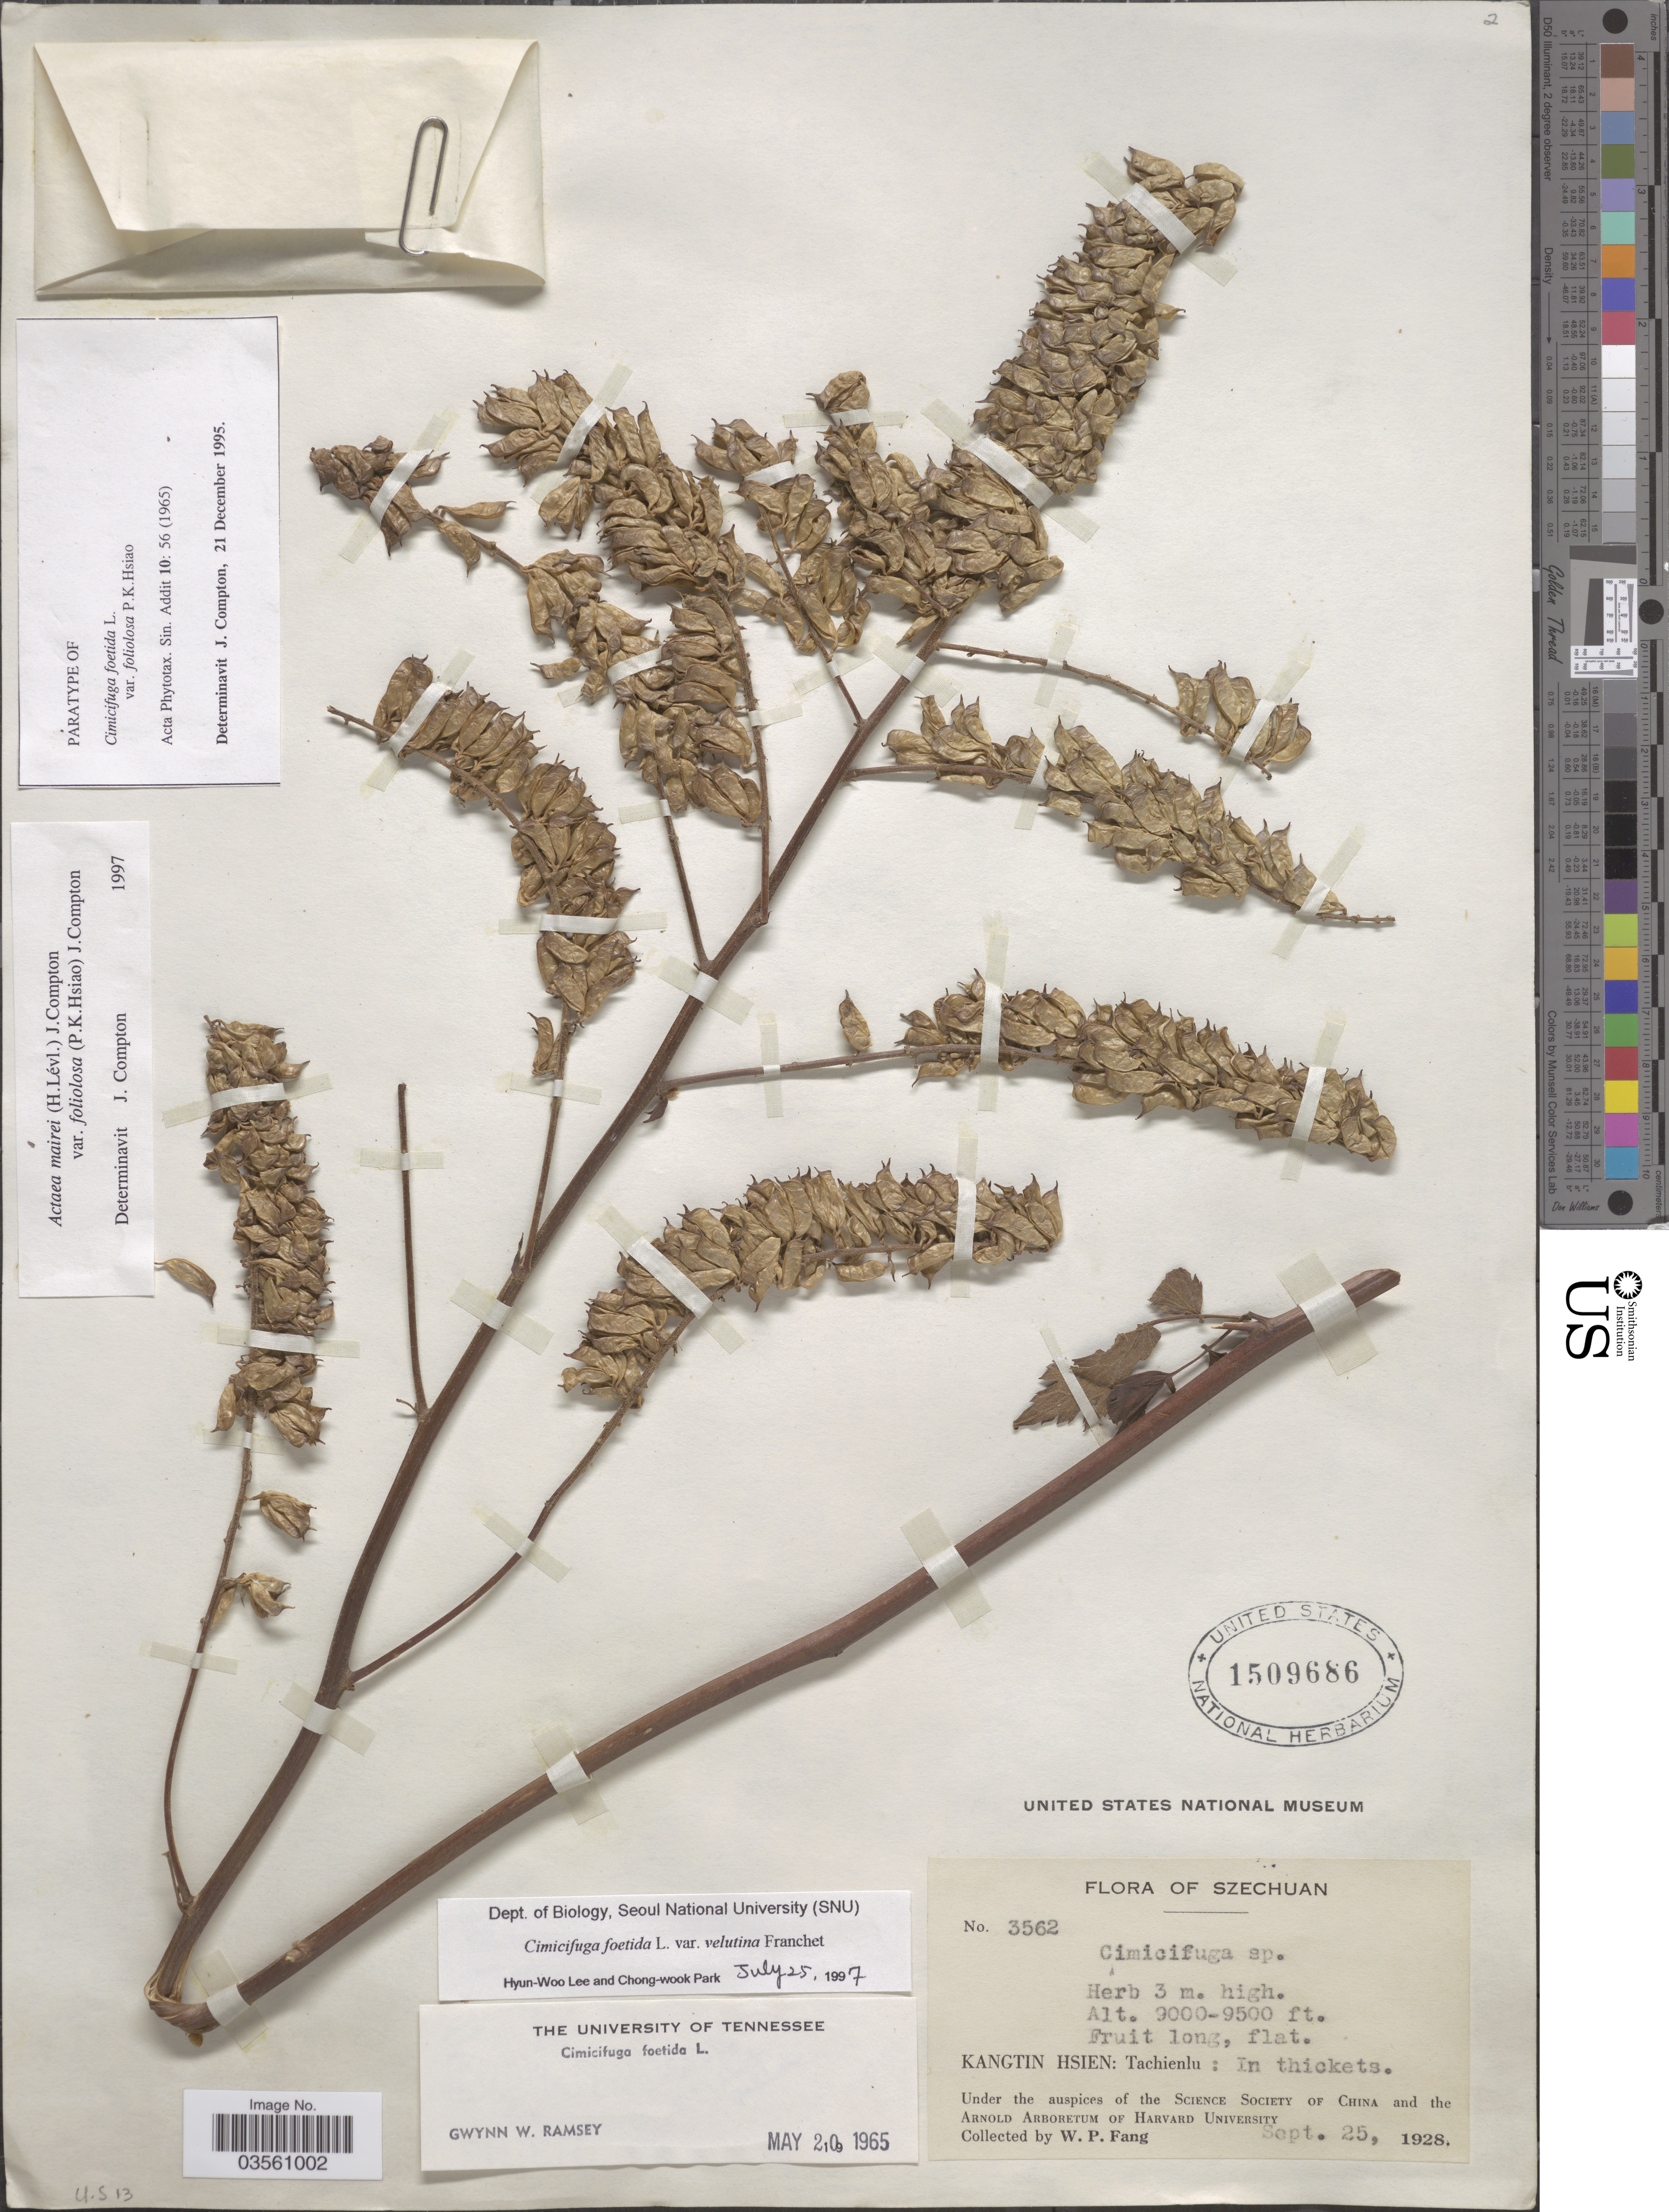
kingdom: Plantae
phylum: Tracheophyta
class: Magnoliopsida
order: Ranunculales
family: Ranunculaceae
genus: Actaea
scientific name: Actaea mairei var. foliolosa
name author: (P.K. Hsiao) J. Compton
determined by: Compton, J. A.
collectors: W. P. Fang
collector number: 3562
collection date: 1928-09-25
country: China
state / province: Sichuan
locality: Szechuan. Kangtin Hsien: Tachienlu.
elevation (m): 2743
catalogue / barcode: US 1509686